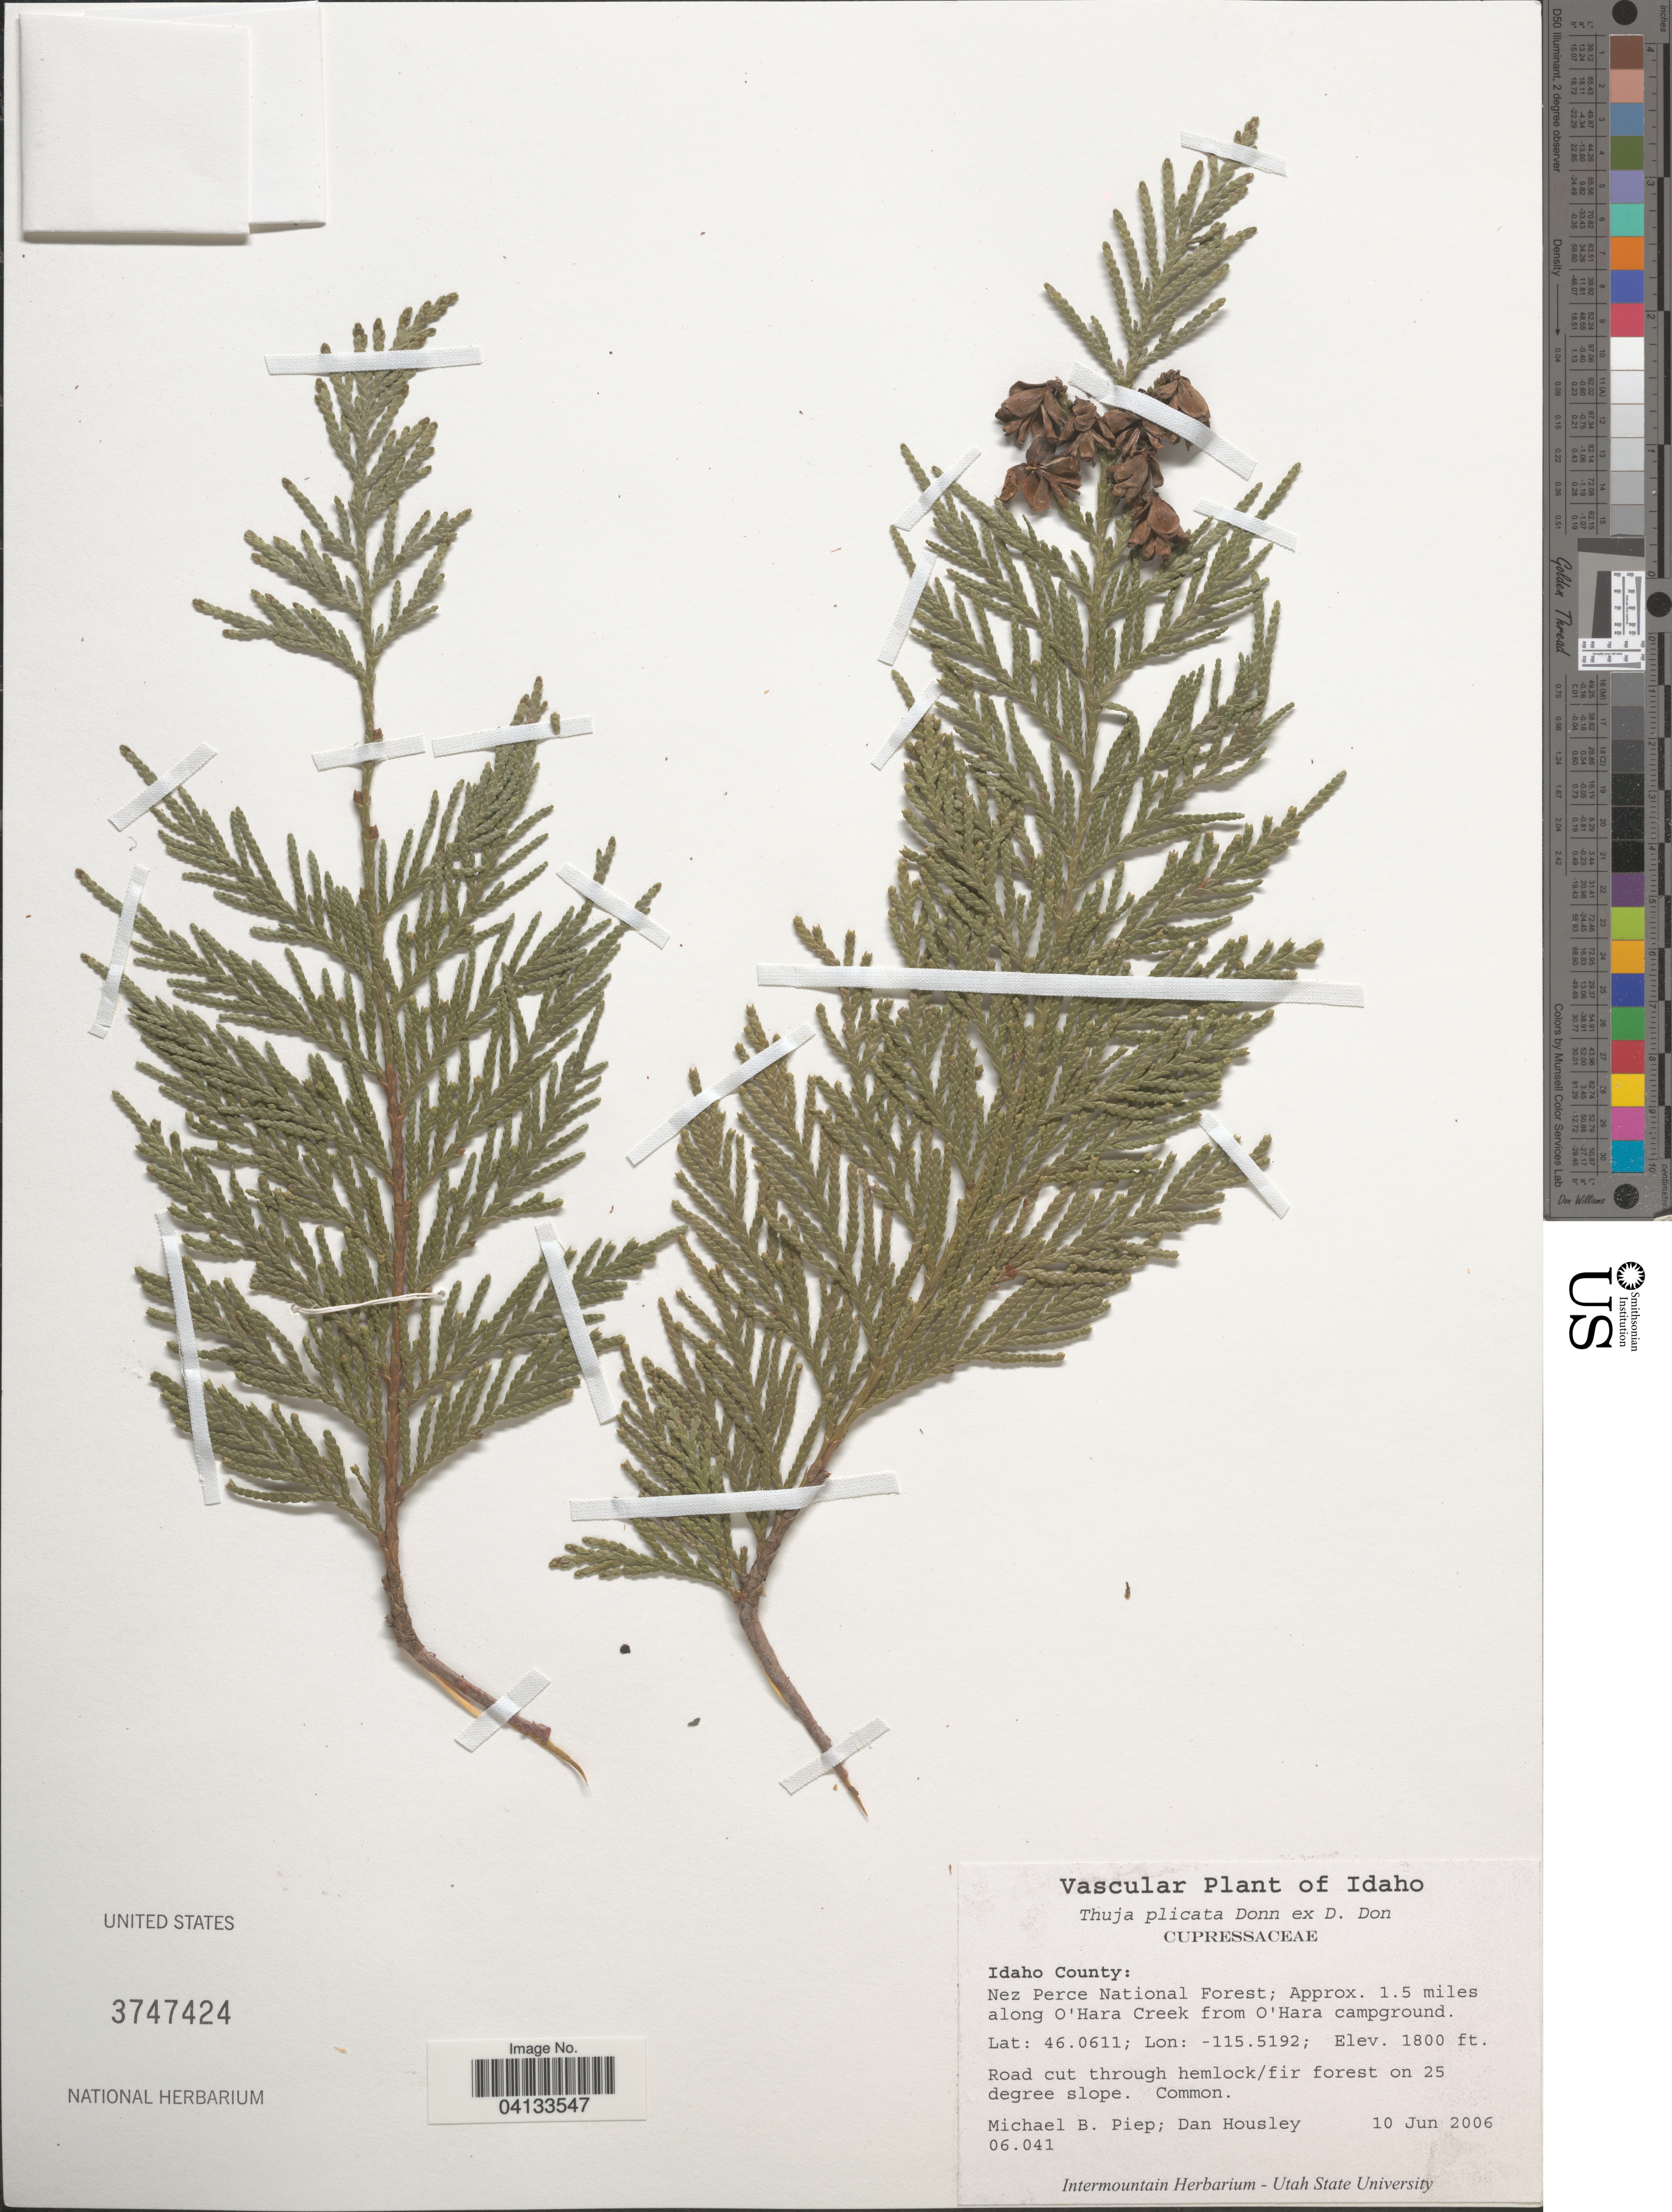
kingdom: Plantae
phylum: Tracheophyta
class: Pinopsida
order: Pinales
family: Cupressaceae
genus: Thuja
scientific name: Thuja plicata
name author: Donn & D. Don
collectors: M. Piep & D. Housley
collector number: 06.041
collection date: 2006-06-10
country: United States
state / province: Idaho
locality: Idaho County: Nez Perce National Forest; Approx. 1.5 miles along O'Hara Creek from O'Hara campground.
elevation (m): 549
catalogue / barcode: US 3747424